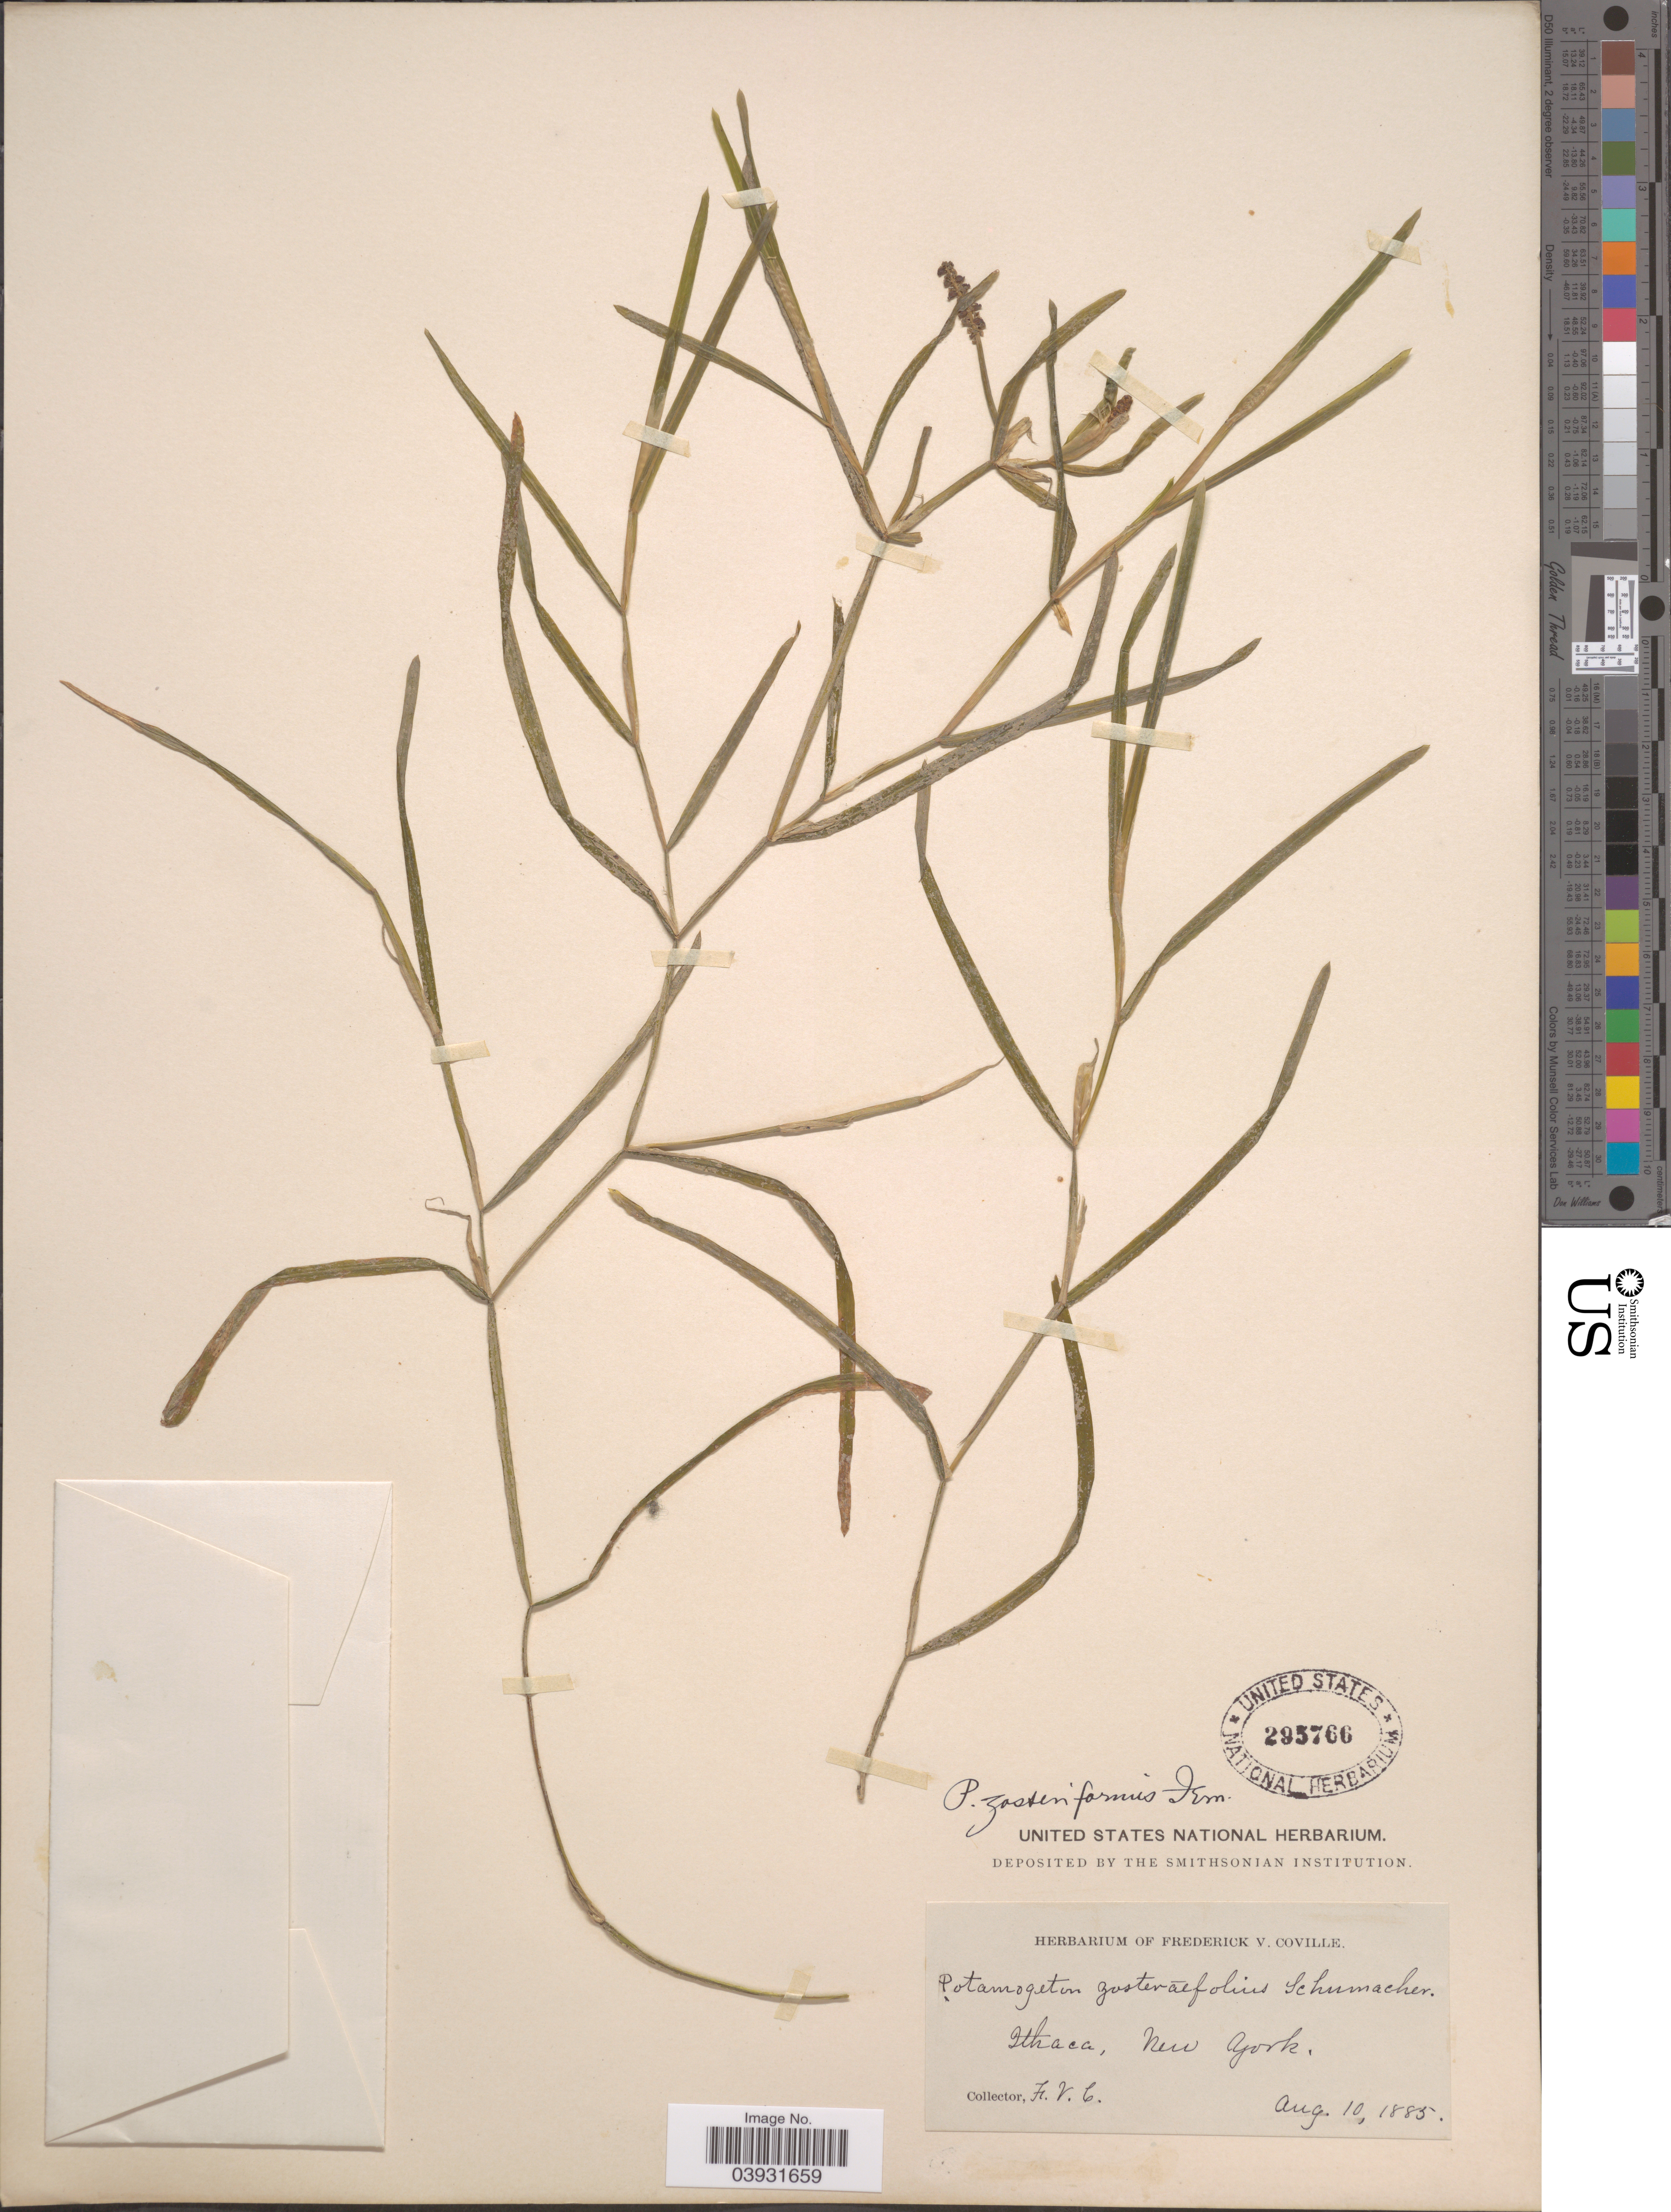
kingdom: Plantae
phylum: Tracheophyta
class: Liliopsida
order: Alismatales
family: Potamogetonaceae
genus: Potamogeton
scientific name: Potamogeton zosterifolius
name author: Schumach.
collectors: F. V. Coville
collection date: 1885-08-10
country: United States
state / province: New York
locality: Ithaca.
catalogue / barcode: US 295766